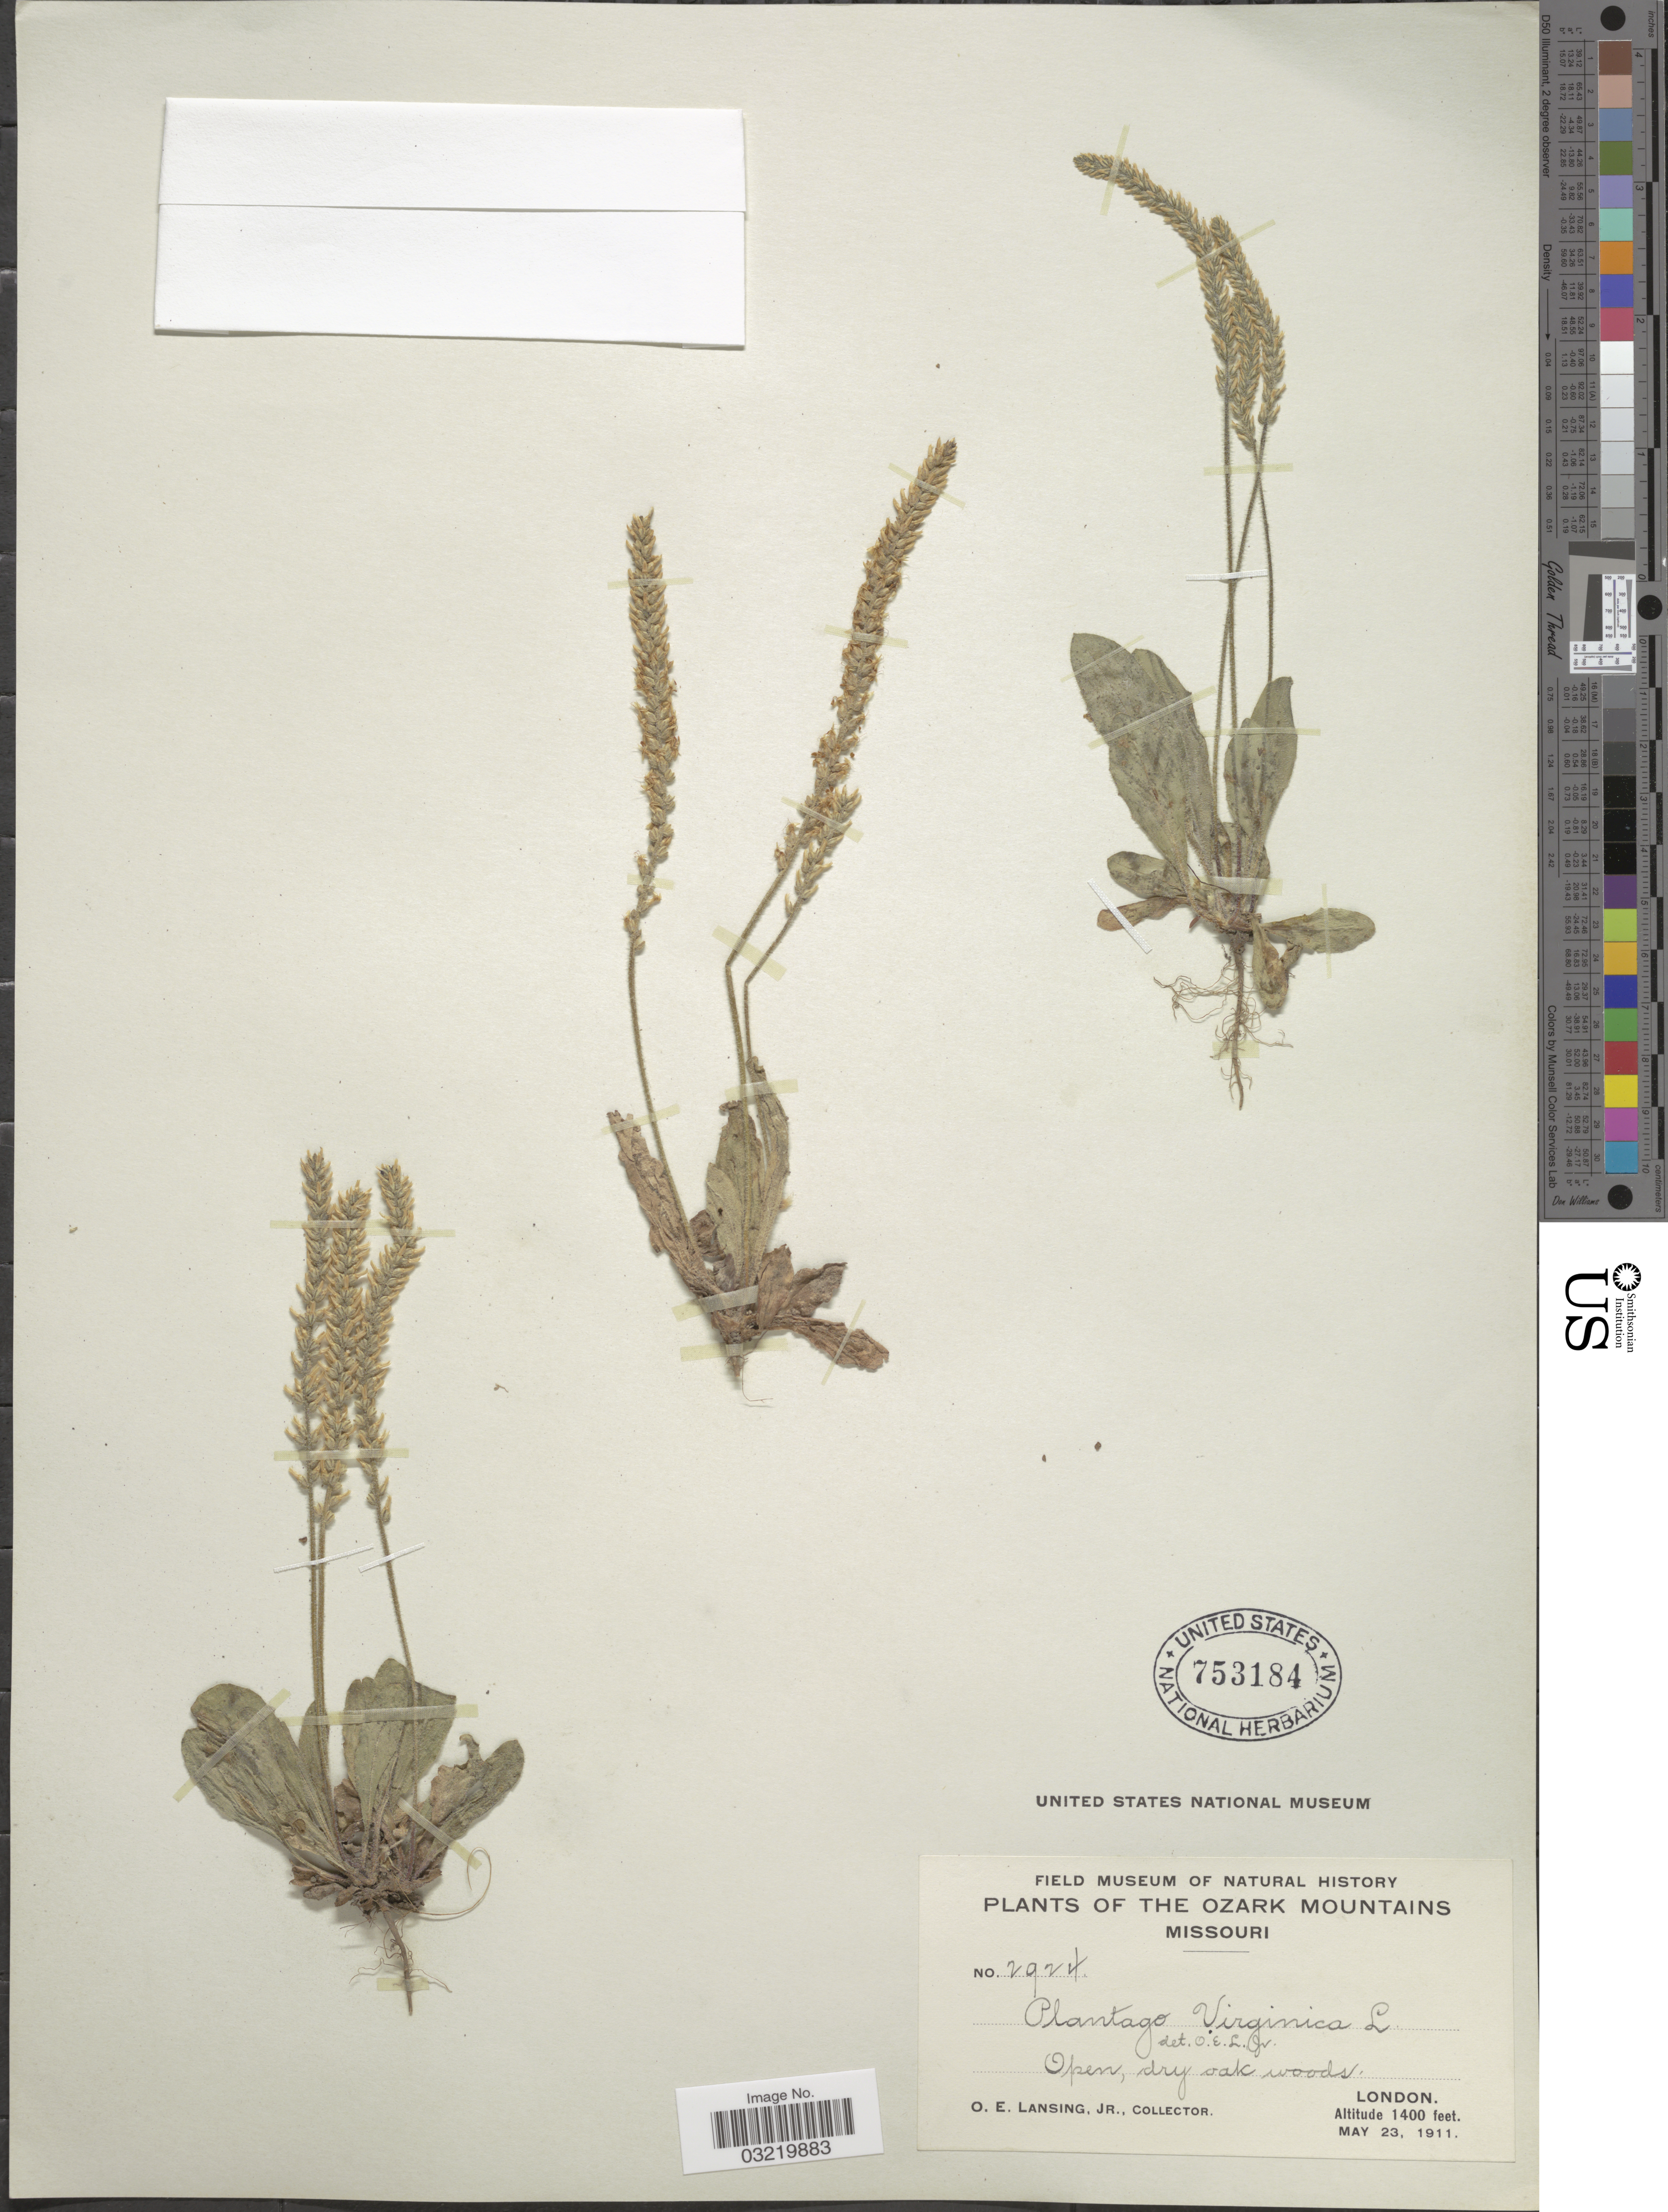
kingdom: Plantae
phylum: Tracheophyta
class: Magnoliopsida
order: Lamiales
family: Plantaginaceae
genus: Plantago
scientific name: Plantago virginica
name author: L.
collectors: O. Lansing Jr.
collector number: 2924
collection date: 1911-05-23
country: United States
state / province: Missouri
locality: Ozark Mountains. Dry oak woods. London.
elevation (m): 427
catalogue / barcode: US 753184